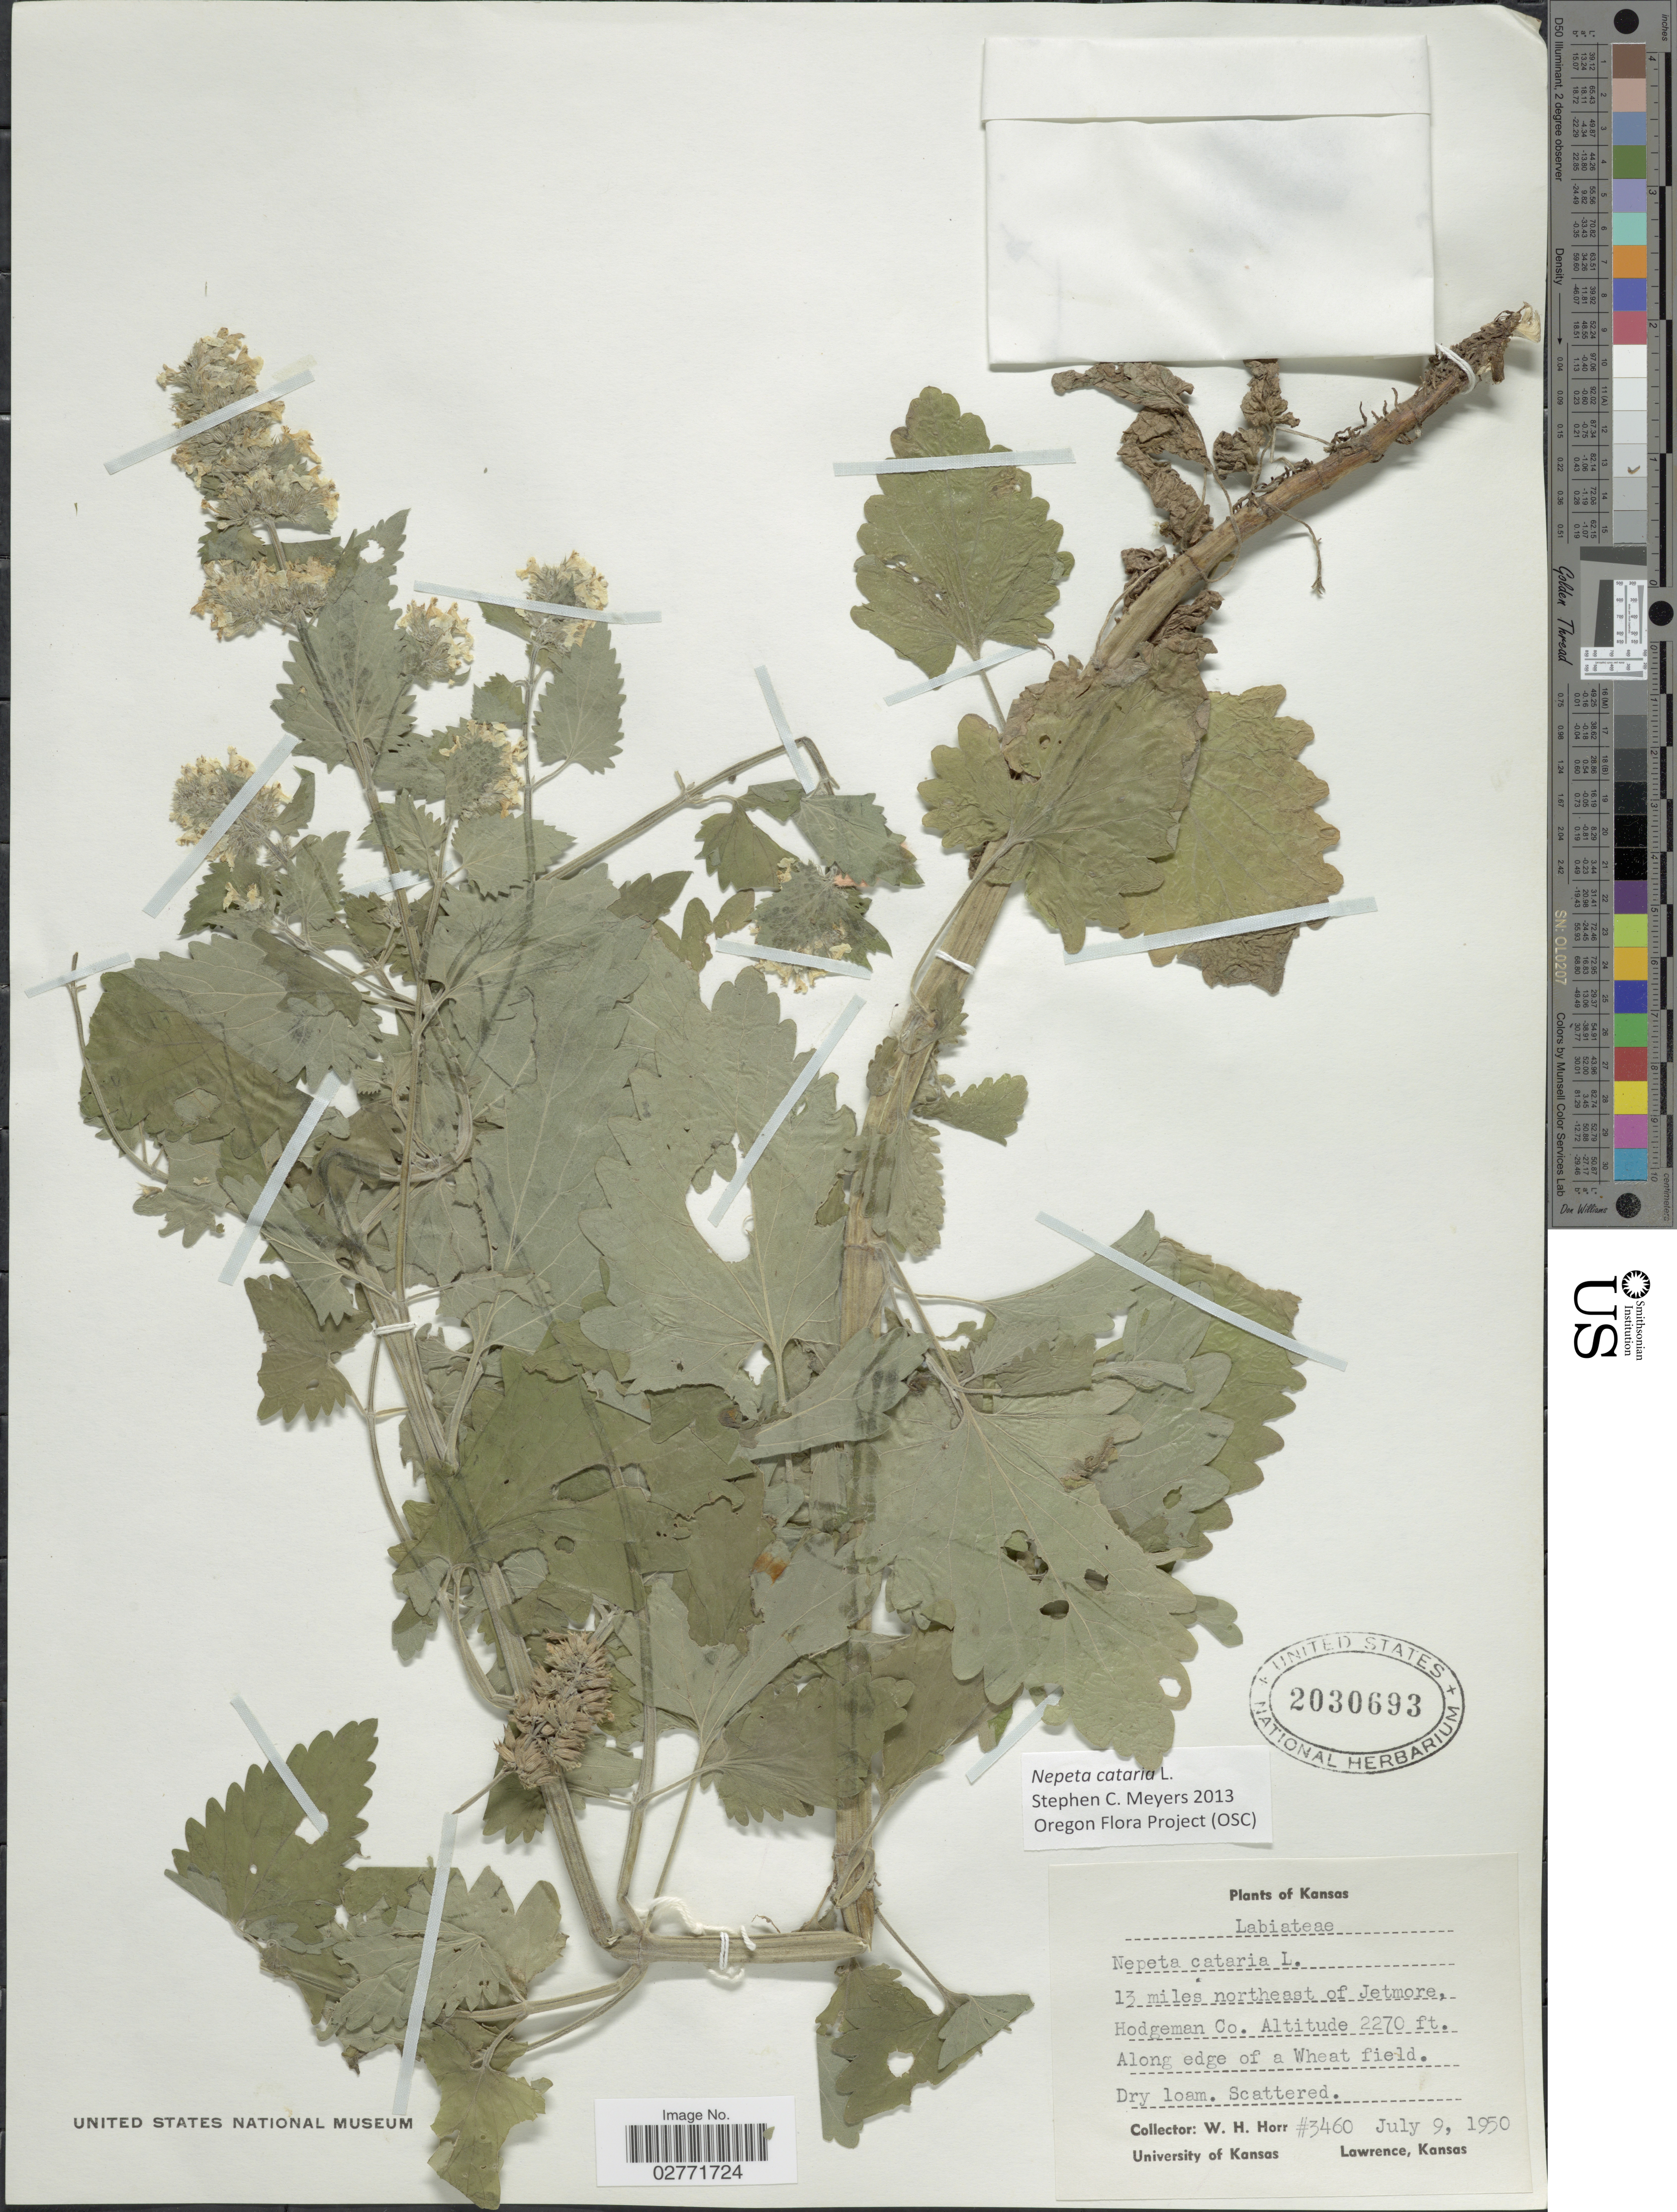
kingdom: Plantae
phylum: Tracheophyta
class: Magnoliopsida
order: Lamiales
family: Lamiaceae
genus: Nepeta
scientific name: Nepeta cataria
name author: L.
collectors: W. H. Horr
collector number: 3460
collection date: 1950-07-09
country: United States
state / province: Kansas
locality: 13 miles northeast of Jetmore, Hodgeman Co.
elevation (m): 692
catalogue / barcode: US 2030693